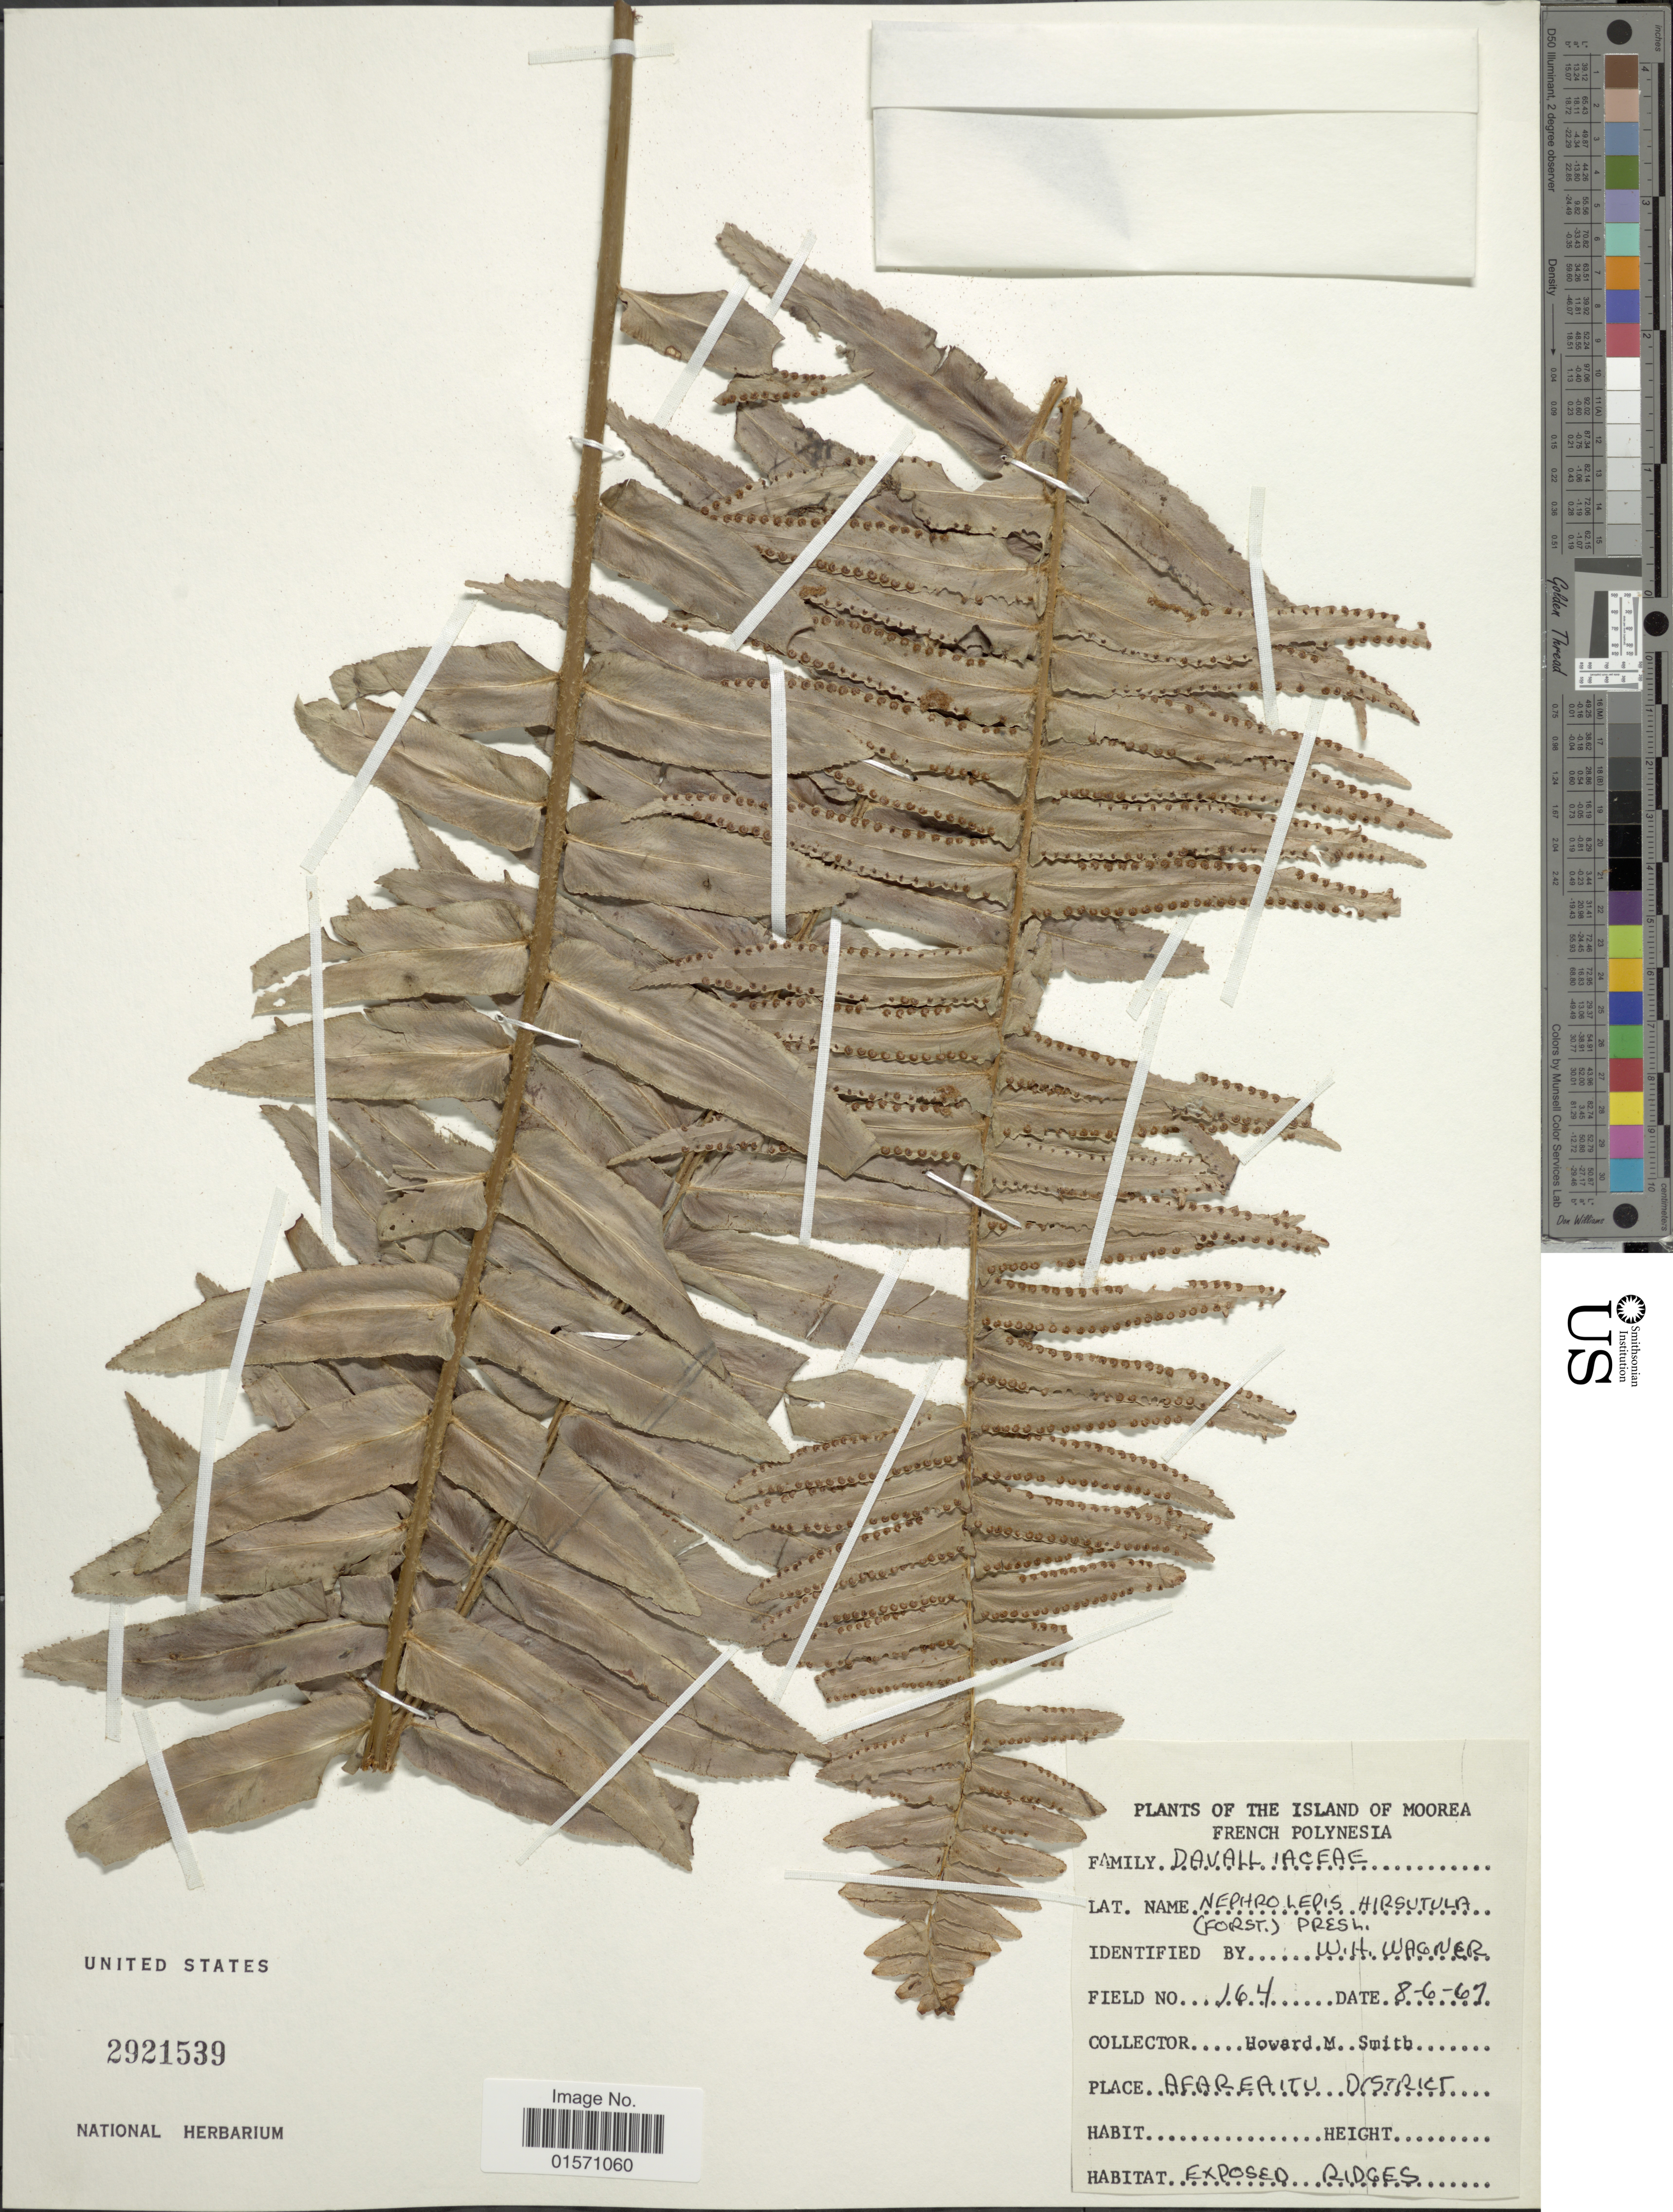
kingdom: Plantae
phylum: Tracheophyta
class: Polypodiopsida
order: Polypodiales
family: Nephrolepidaceae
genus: Nephrolepis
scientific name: Nephrolepis multiflora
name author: (Roxb.) F.M. Jarrett ex C.V. Morton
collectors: H. M. Smith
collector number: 164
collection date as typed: Transcribed d/m/y: 8/6/67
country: French Polynesia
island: Moorea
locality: Island of Moorea. Afareaitu District.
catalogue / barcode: US 2921539